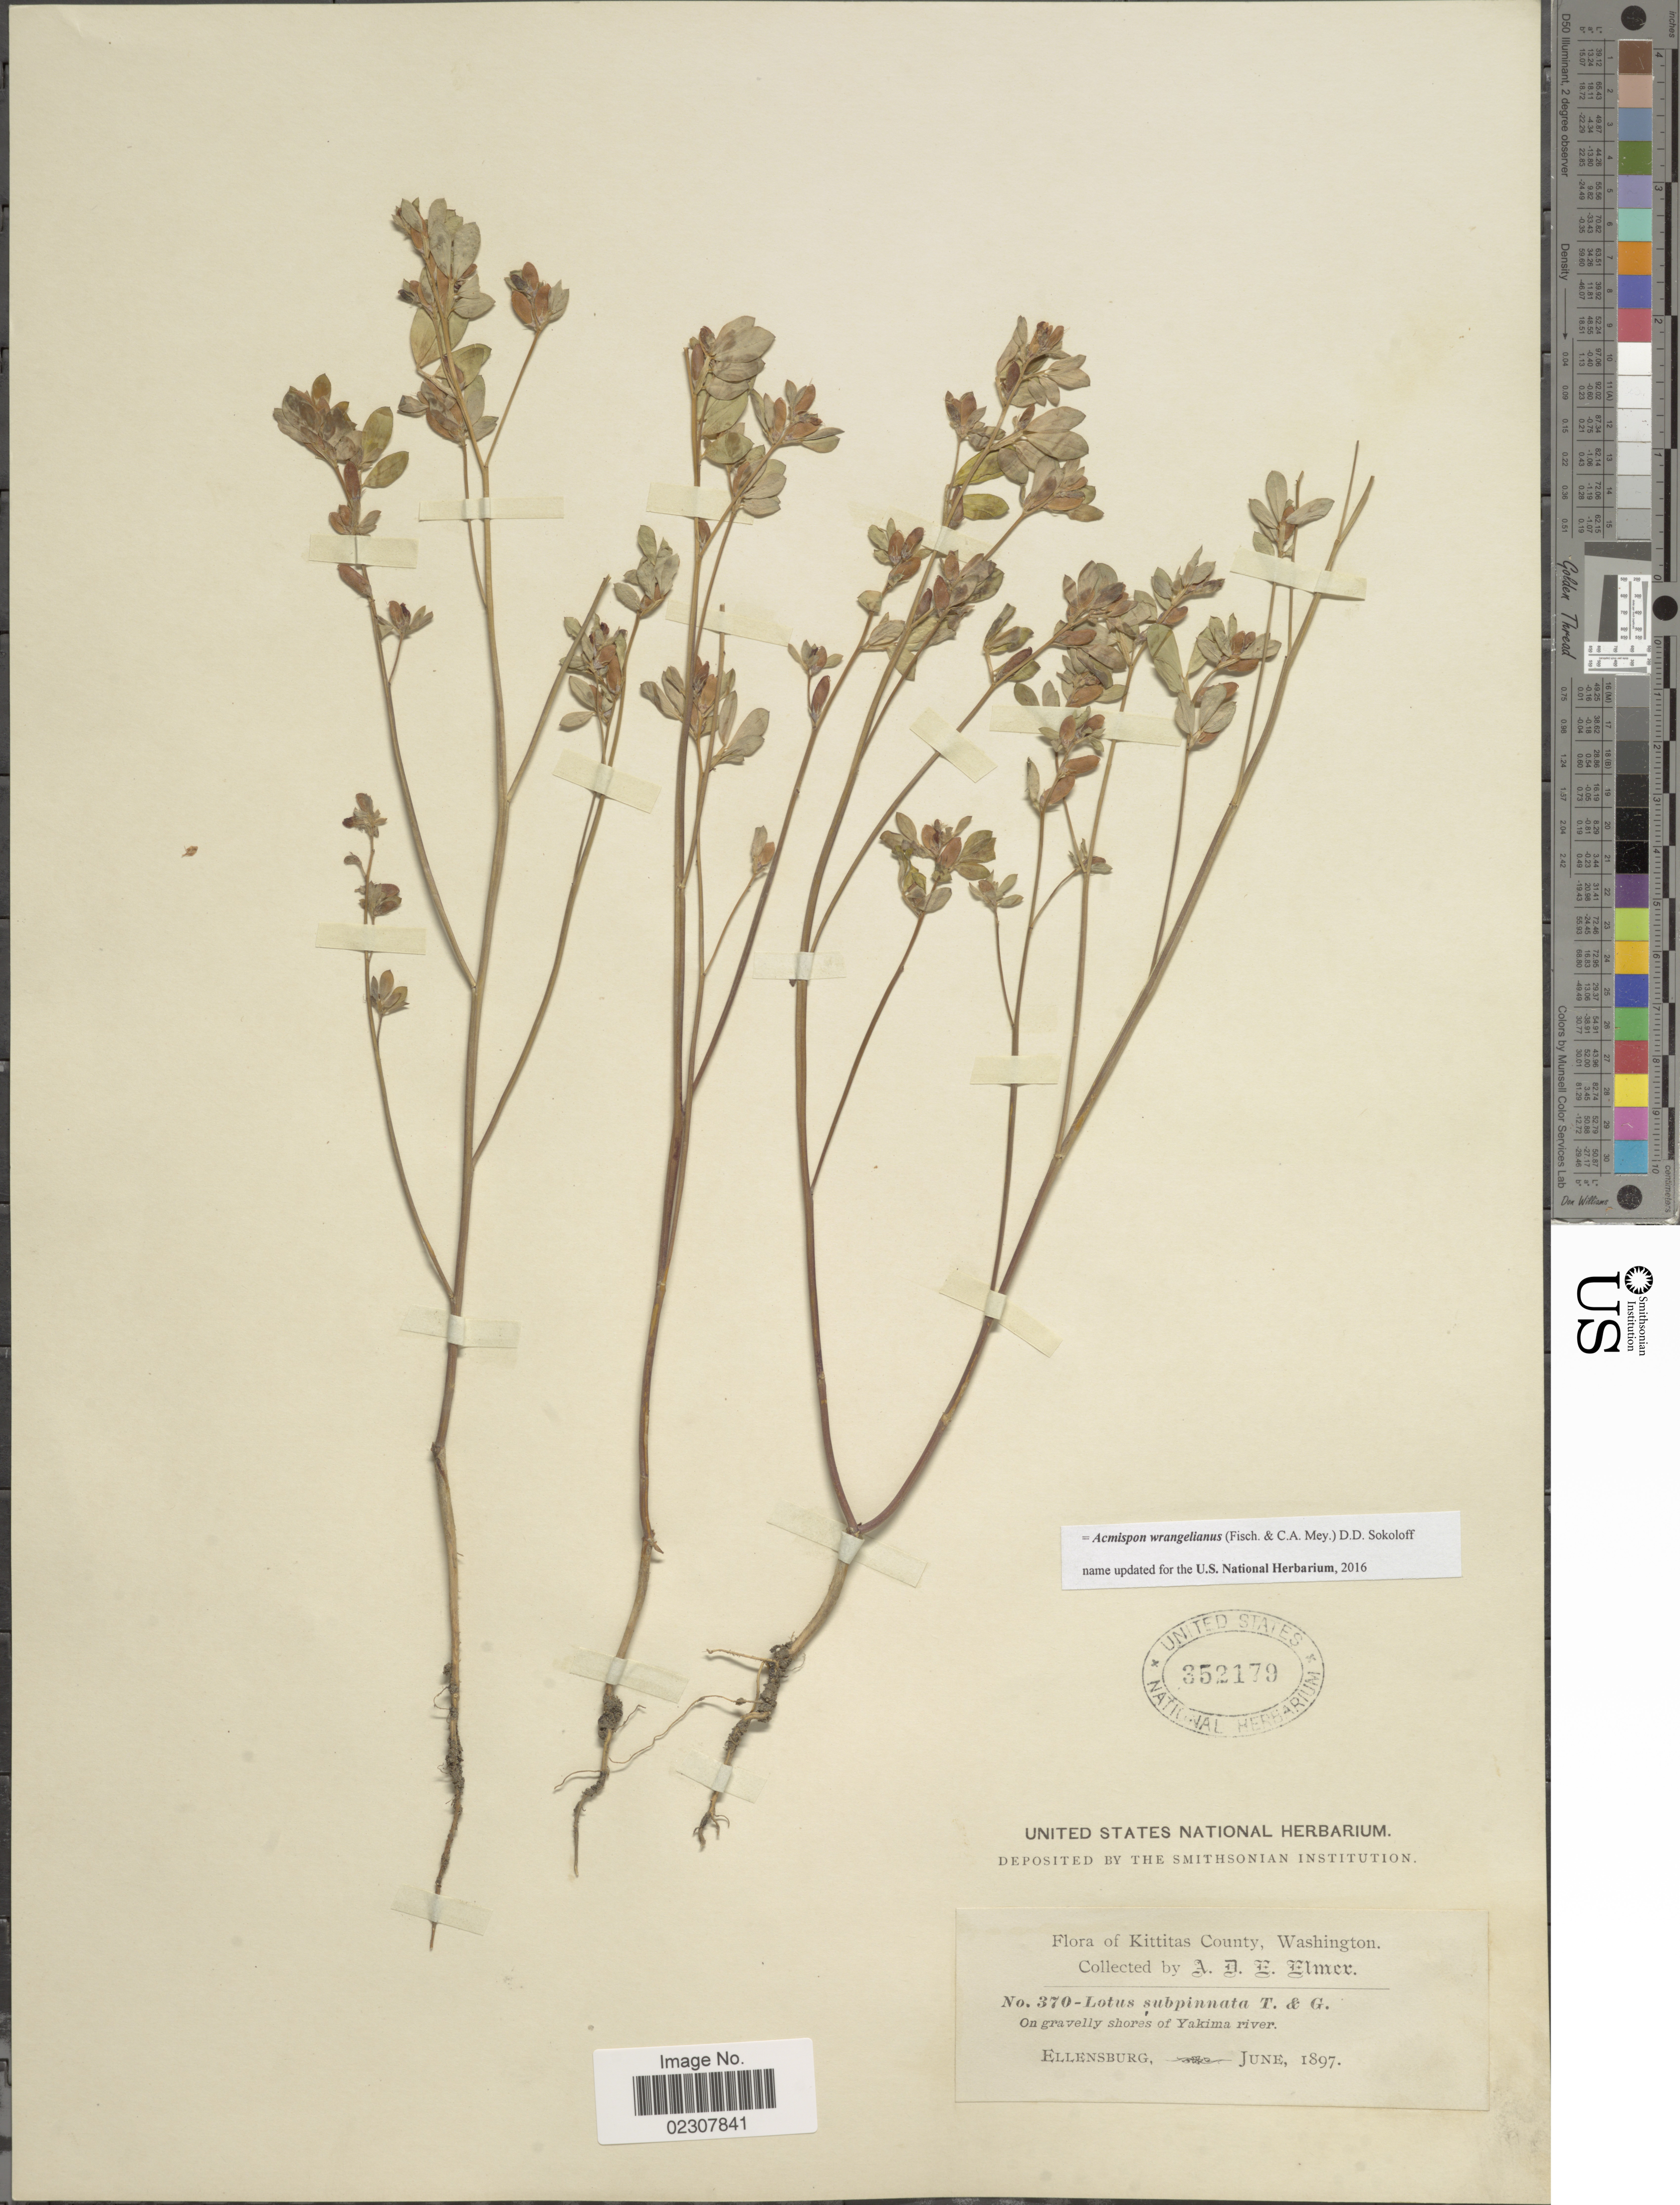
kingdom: Plantae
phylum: Tracheophyta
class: Magnoliopsida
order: Fabales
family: Fabaceae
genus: Acmispon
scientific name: Acmispon wrangelianus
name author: (Fisch. & C.A. Mey.) D.D. Sokoloff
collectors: A. D. E. Elmer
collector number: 370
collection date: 1897-06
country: United States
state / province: Washington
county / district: Kittitas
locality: Kittitas County, on gravelly shores of Yakima river, Ellensburg.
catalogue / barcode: US 352179